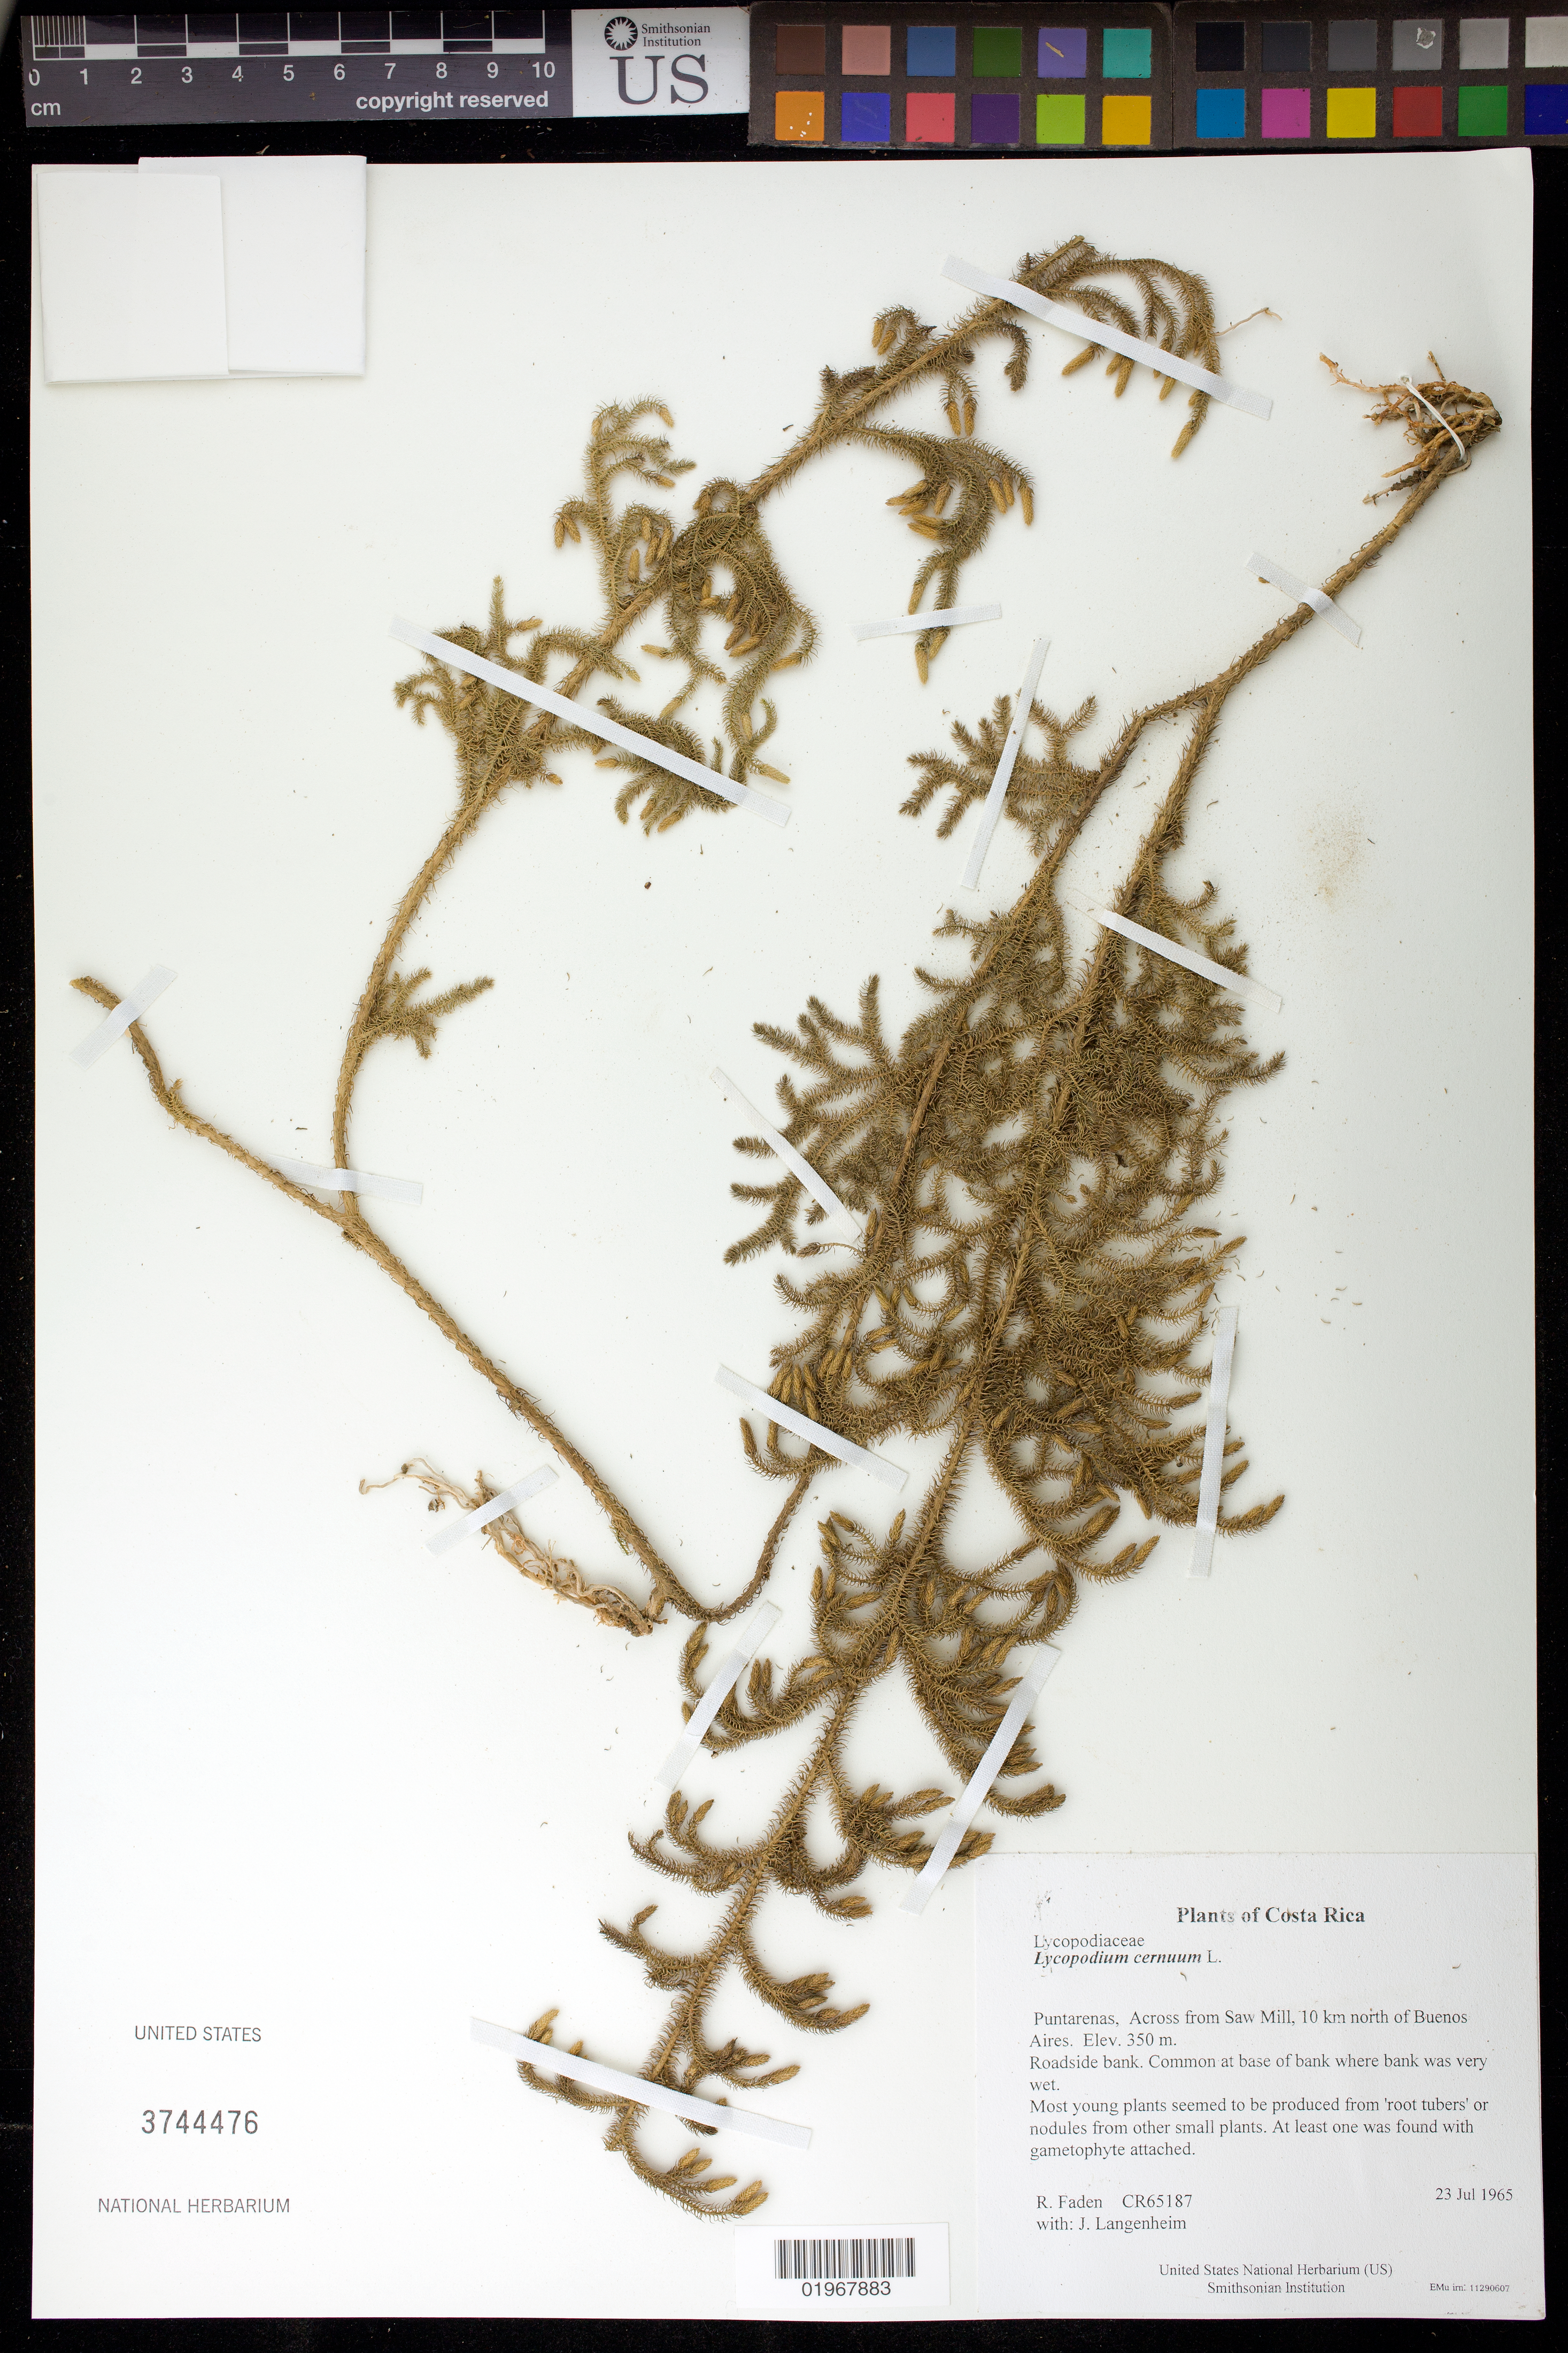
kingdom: Plantae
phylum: Tracheophyta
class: Lycopodiopsida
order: Lycopodiales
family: Lycopodiaceae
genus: Palhinhaea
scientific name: Palhinhaea cernua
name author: (L.) Vasc. & Franco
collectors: R. B. Faden & J. Langenheim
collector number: CR65187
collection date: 1965-07-23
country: Costa Rica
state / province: Puntarenas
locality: Across from Saw Mill, 10 km north of Buenos Aires.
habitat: Roadside bank. Common at base of bank where bank was very wet.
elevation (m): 350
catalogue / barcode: US 3744476